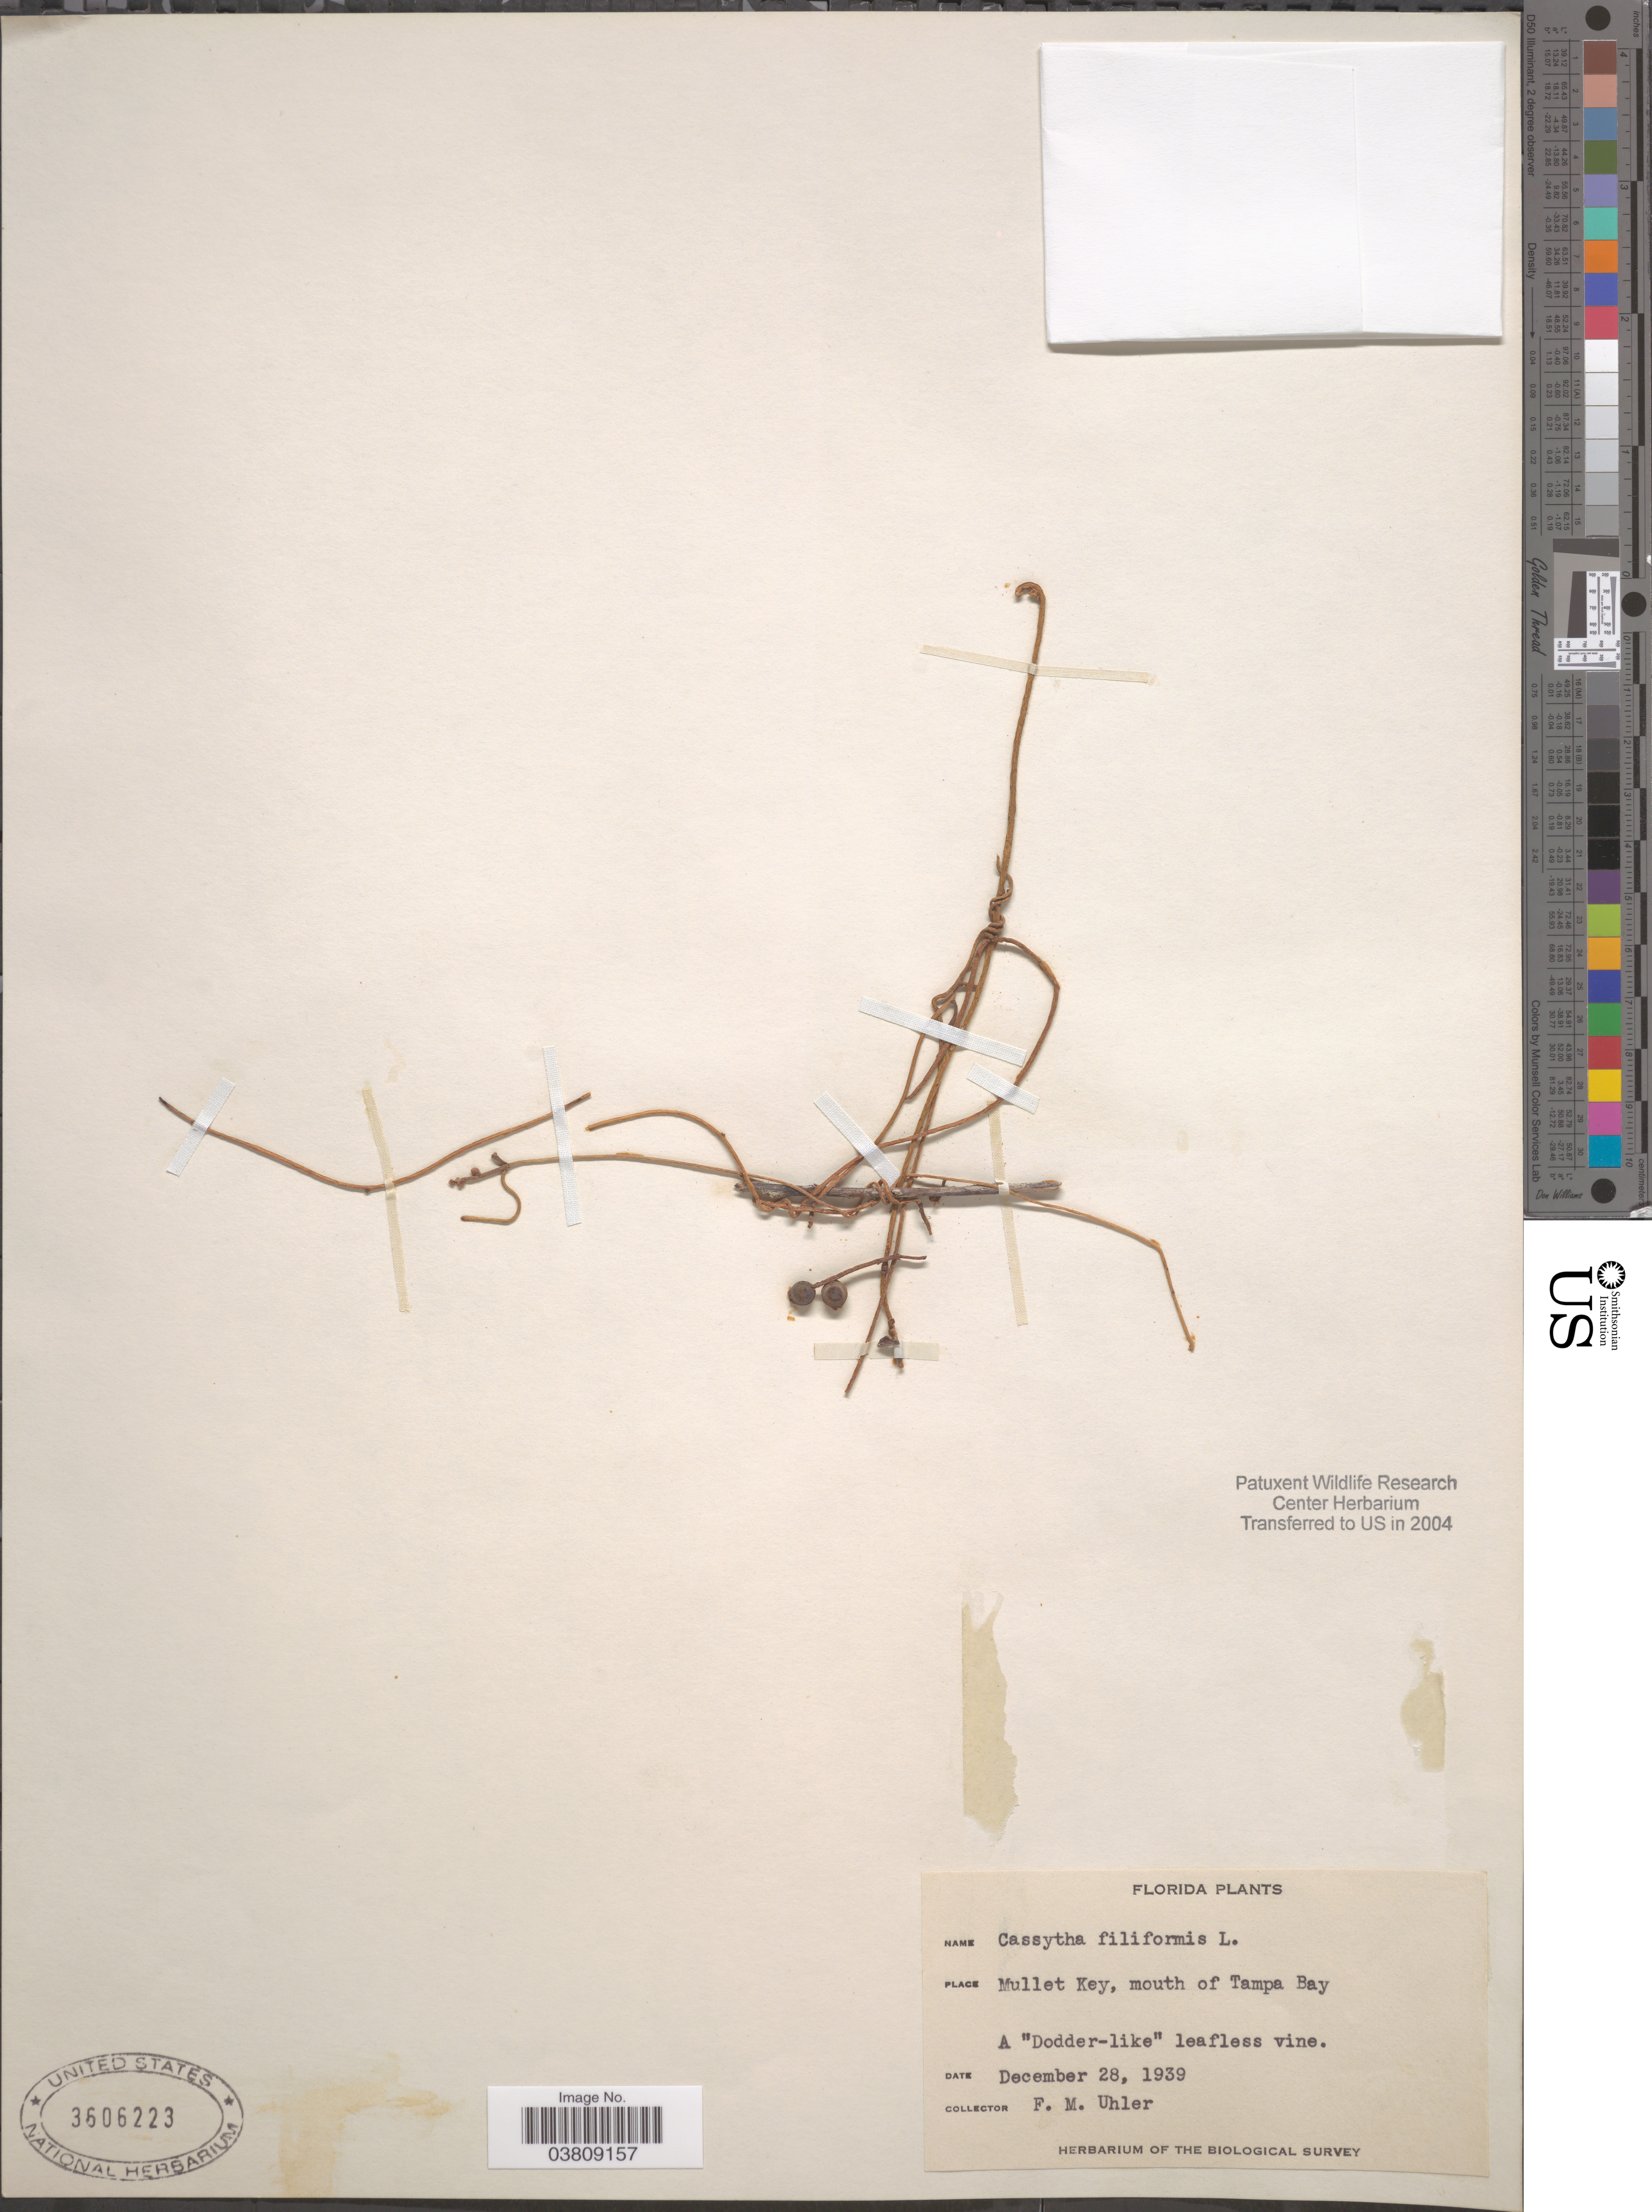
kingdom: Plantae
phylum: Tracheophyta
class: Magnoliopsida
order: Laurales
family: Lauraceae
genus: Cassytha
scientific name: Cassytha filiformis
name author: L.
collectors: F. M. Uhler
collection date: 1939-12-28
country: United States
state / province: Florida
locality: Mullet Key, mouth of Tampa Bay.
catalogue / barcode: US 3606223